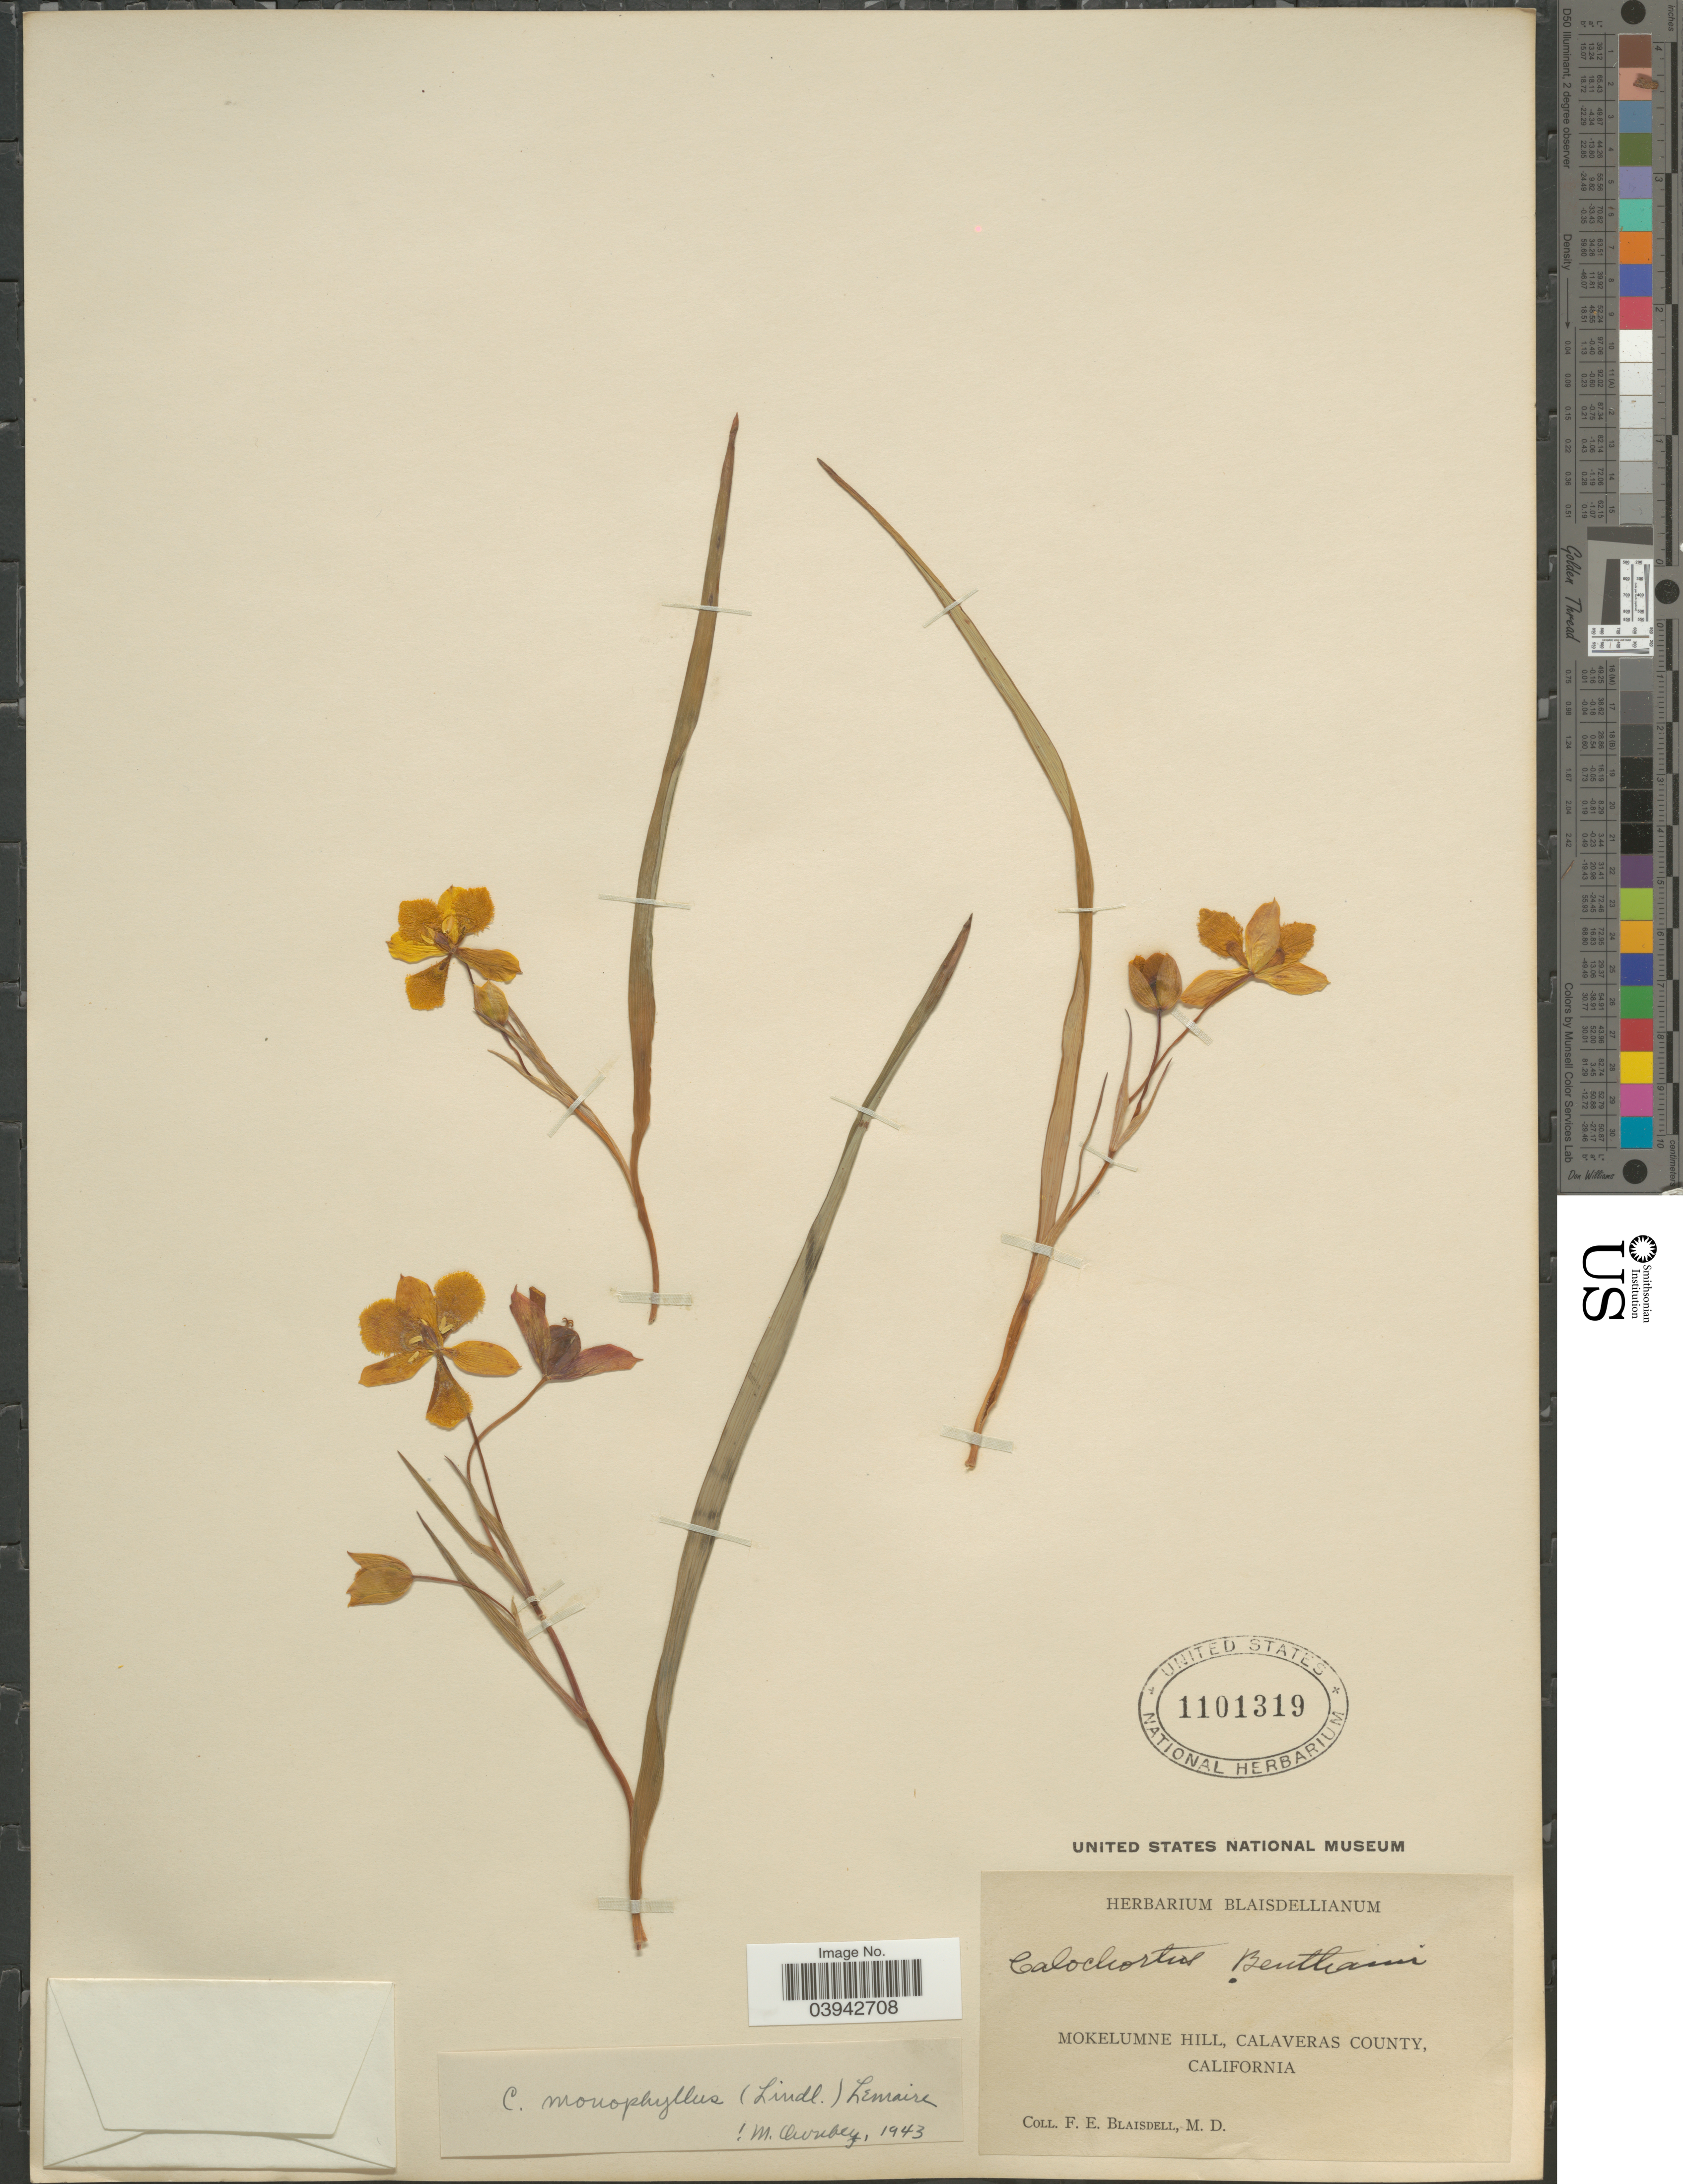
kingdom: Plantae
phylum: Tracheophyta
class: Liliopsida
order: Liliales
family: Liliaceae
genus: Calochortus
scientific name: Calochortus monophyllus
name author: (Lindl.) Lem.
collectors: F. Blaisdell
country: United States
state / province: California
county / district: Calaveras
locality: Mokelumne Hill, Calaveras County.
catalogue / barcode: US 1101319